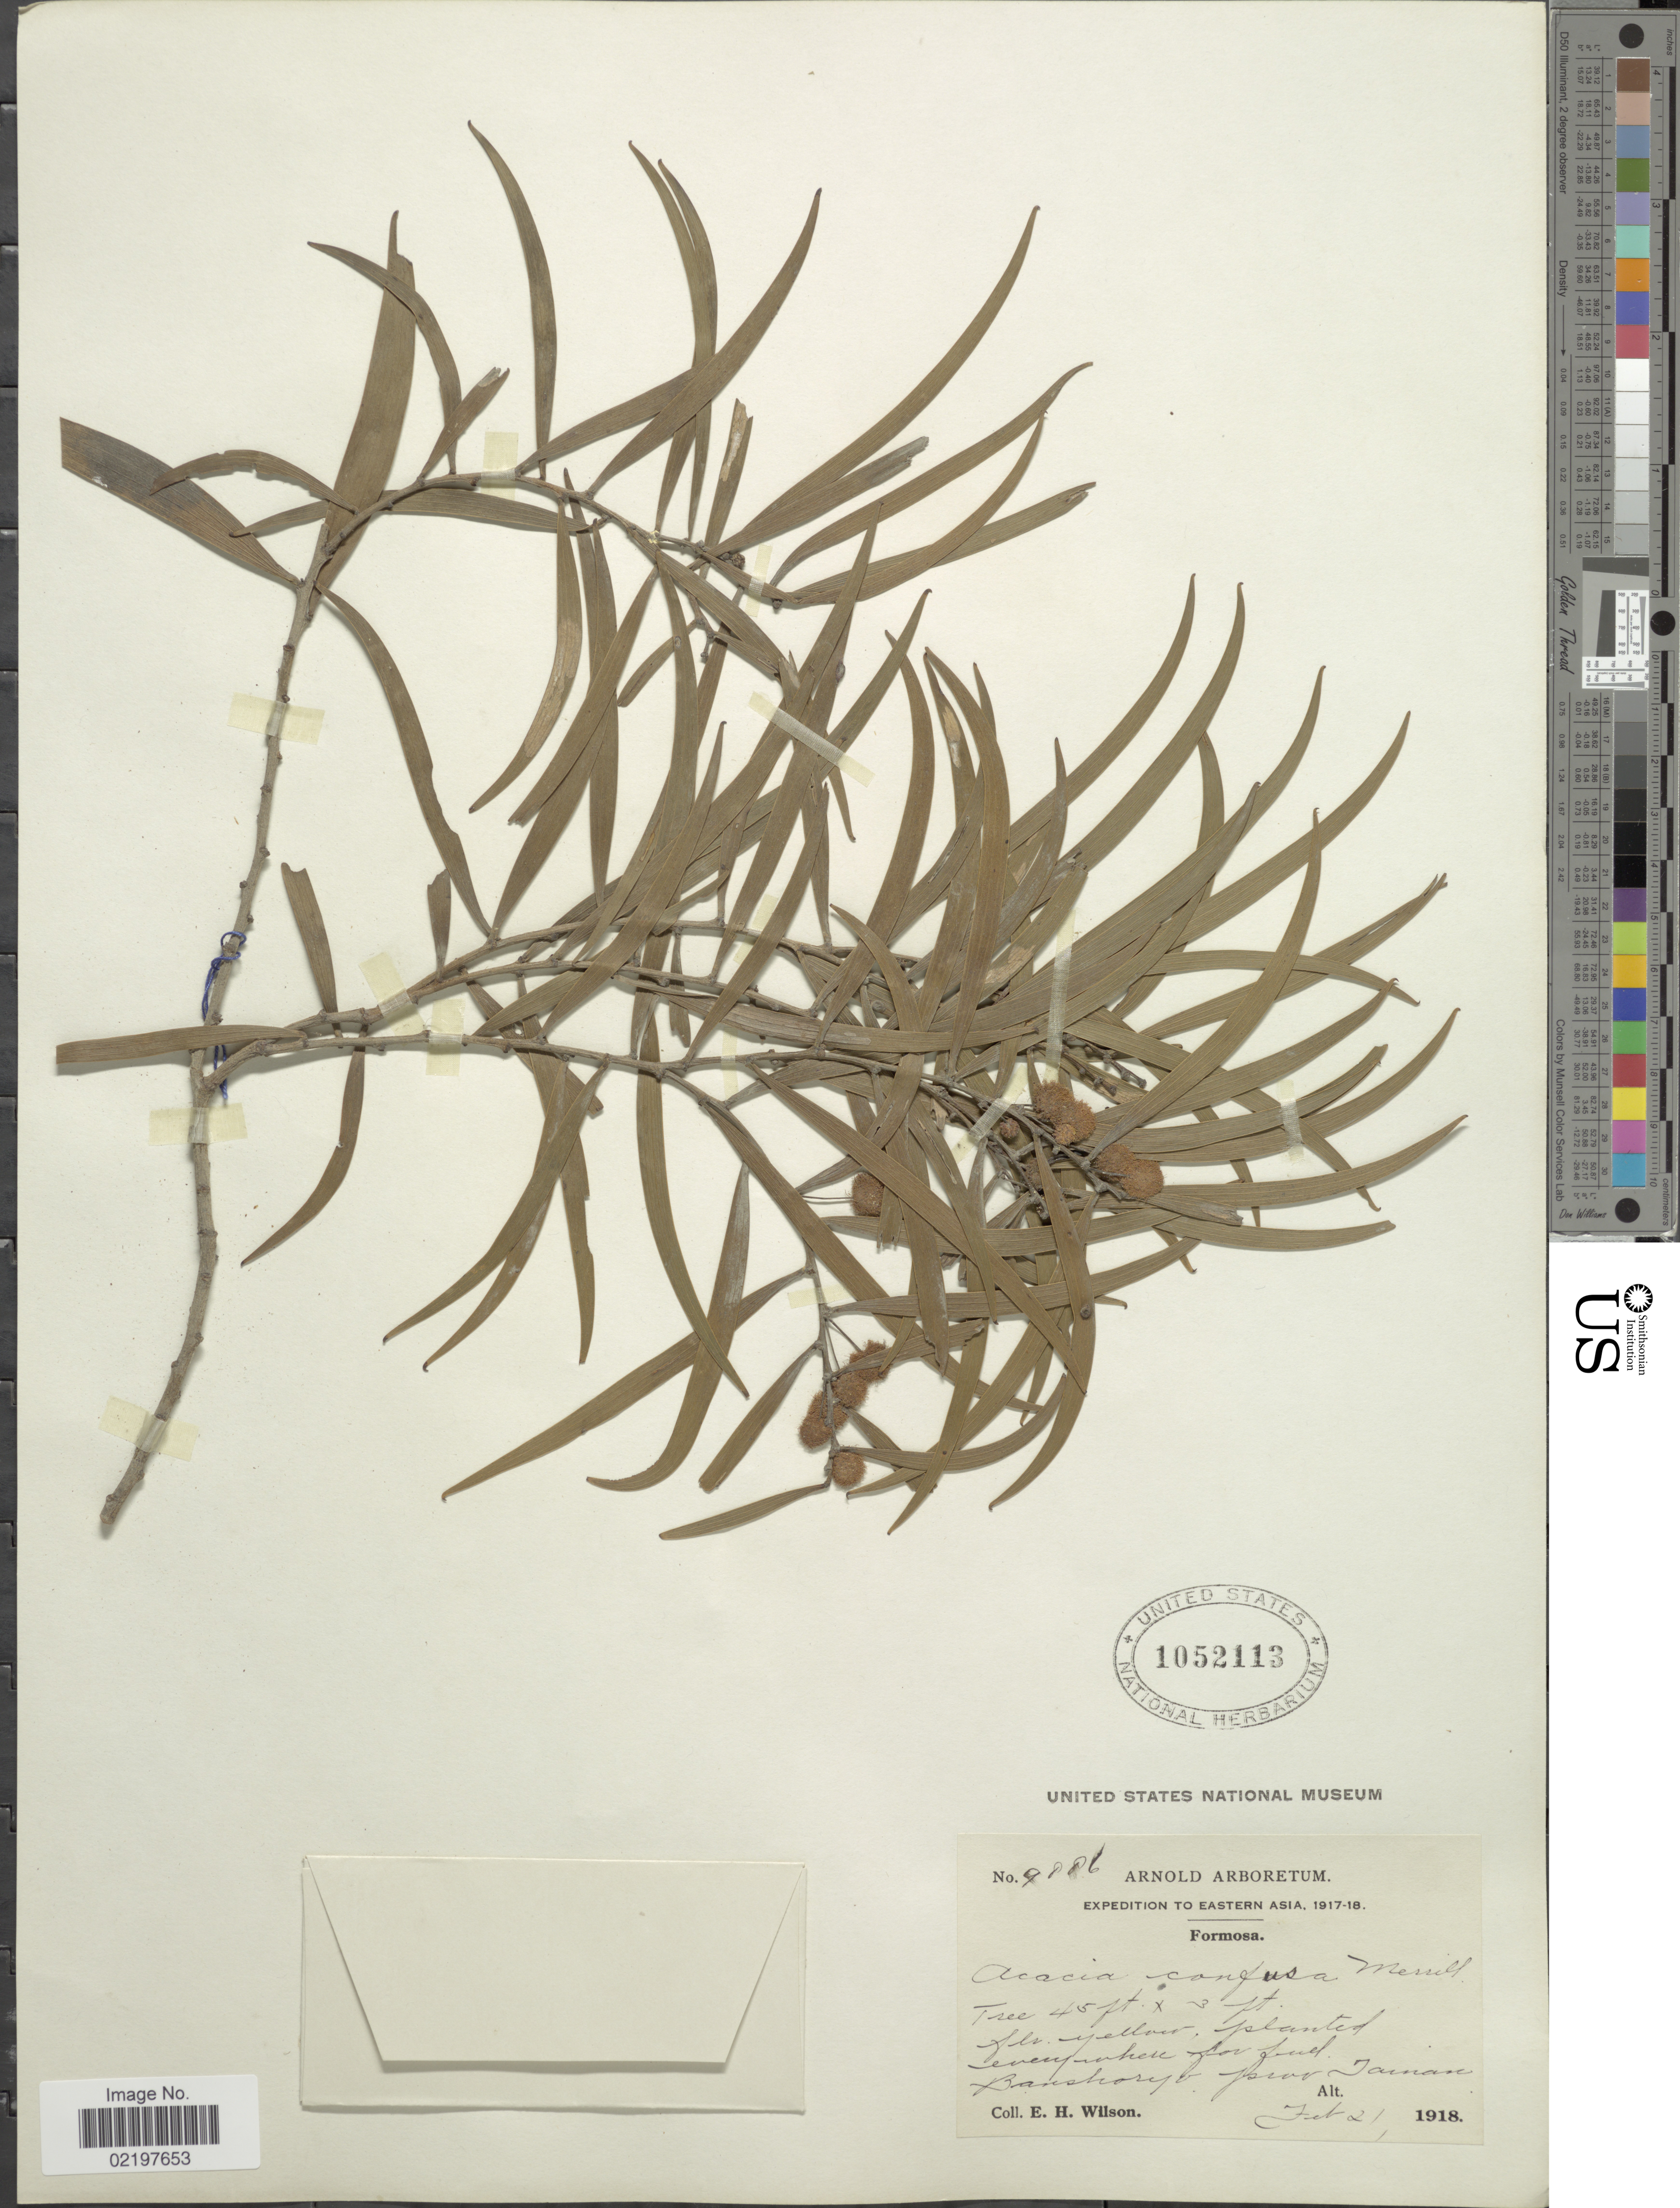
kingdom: Plantae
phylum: Tracheophyta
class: Magnoliopsida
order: Fabales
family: Fabaceae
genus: Acacia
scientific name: Acacia confusa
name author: Merr.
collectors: E. Wilson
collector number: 9886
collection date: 1918-02-21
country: Taiwan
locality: Eastern Asia, Formosa, Banshory prov. Jainan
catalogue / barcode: US 1052113